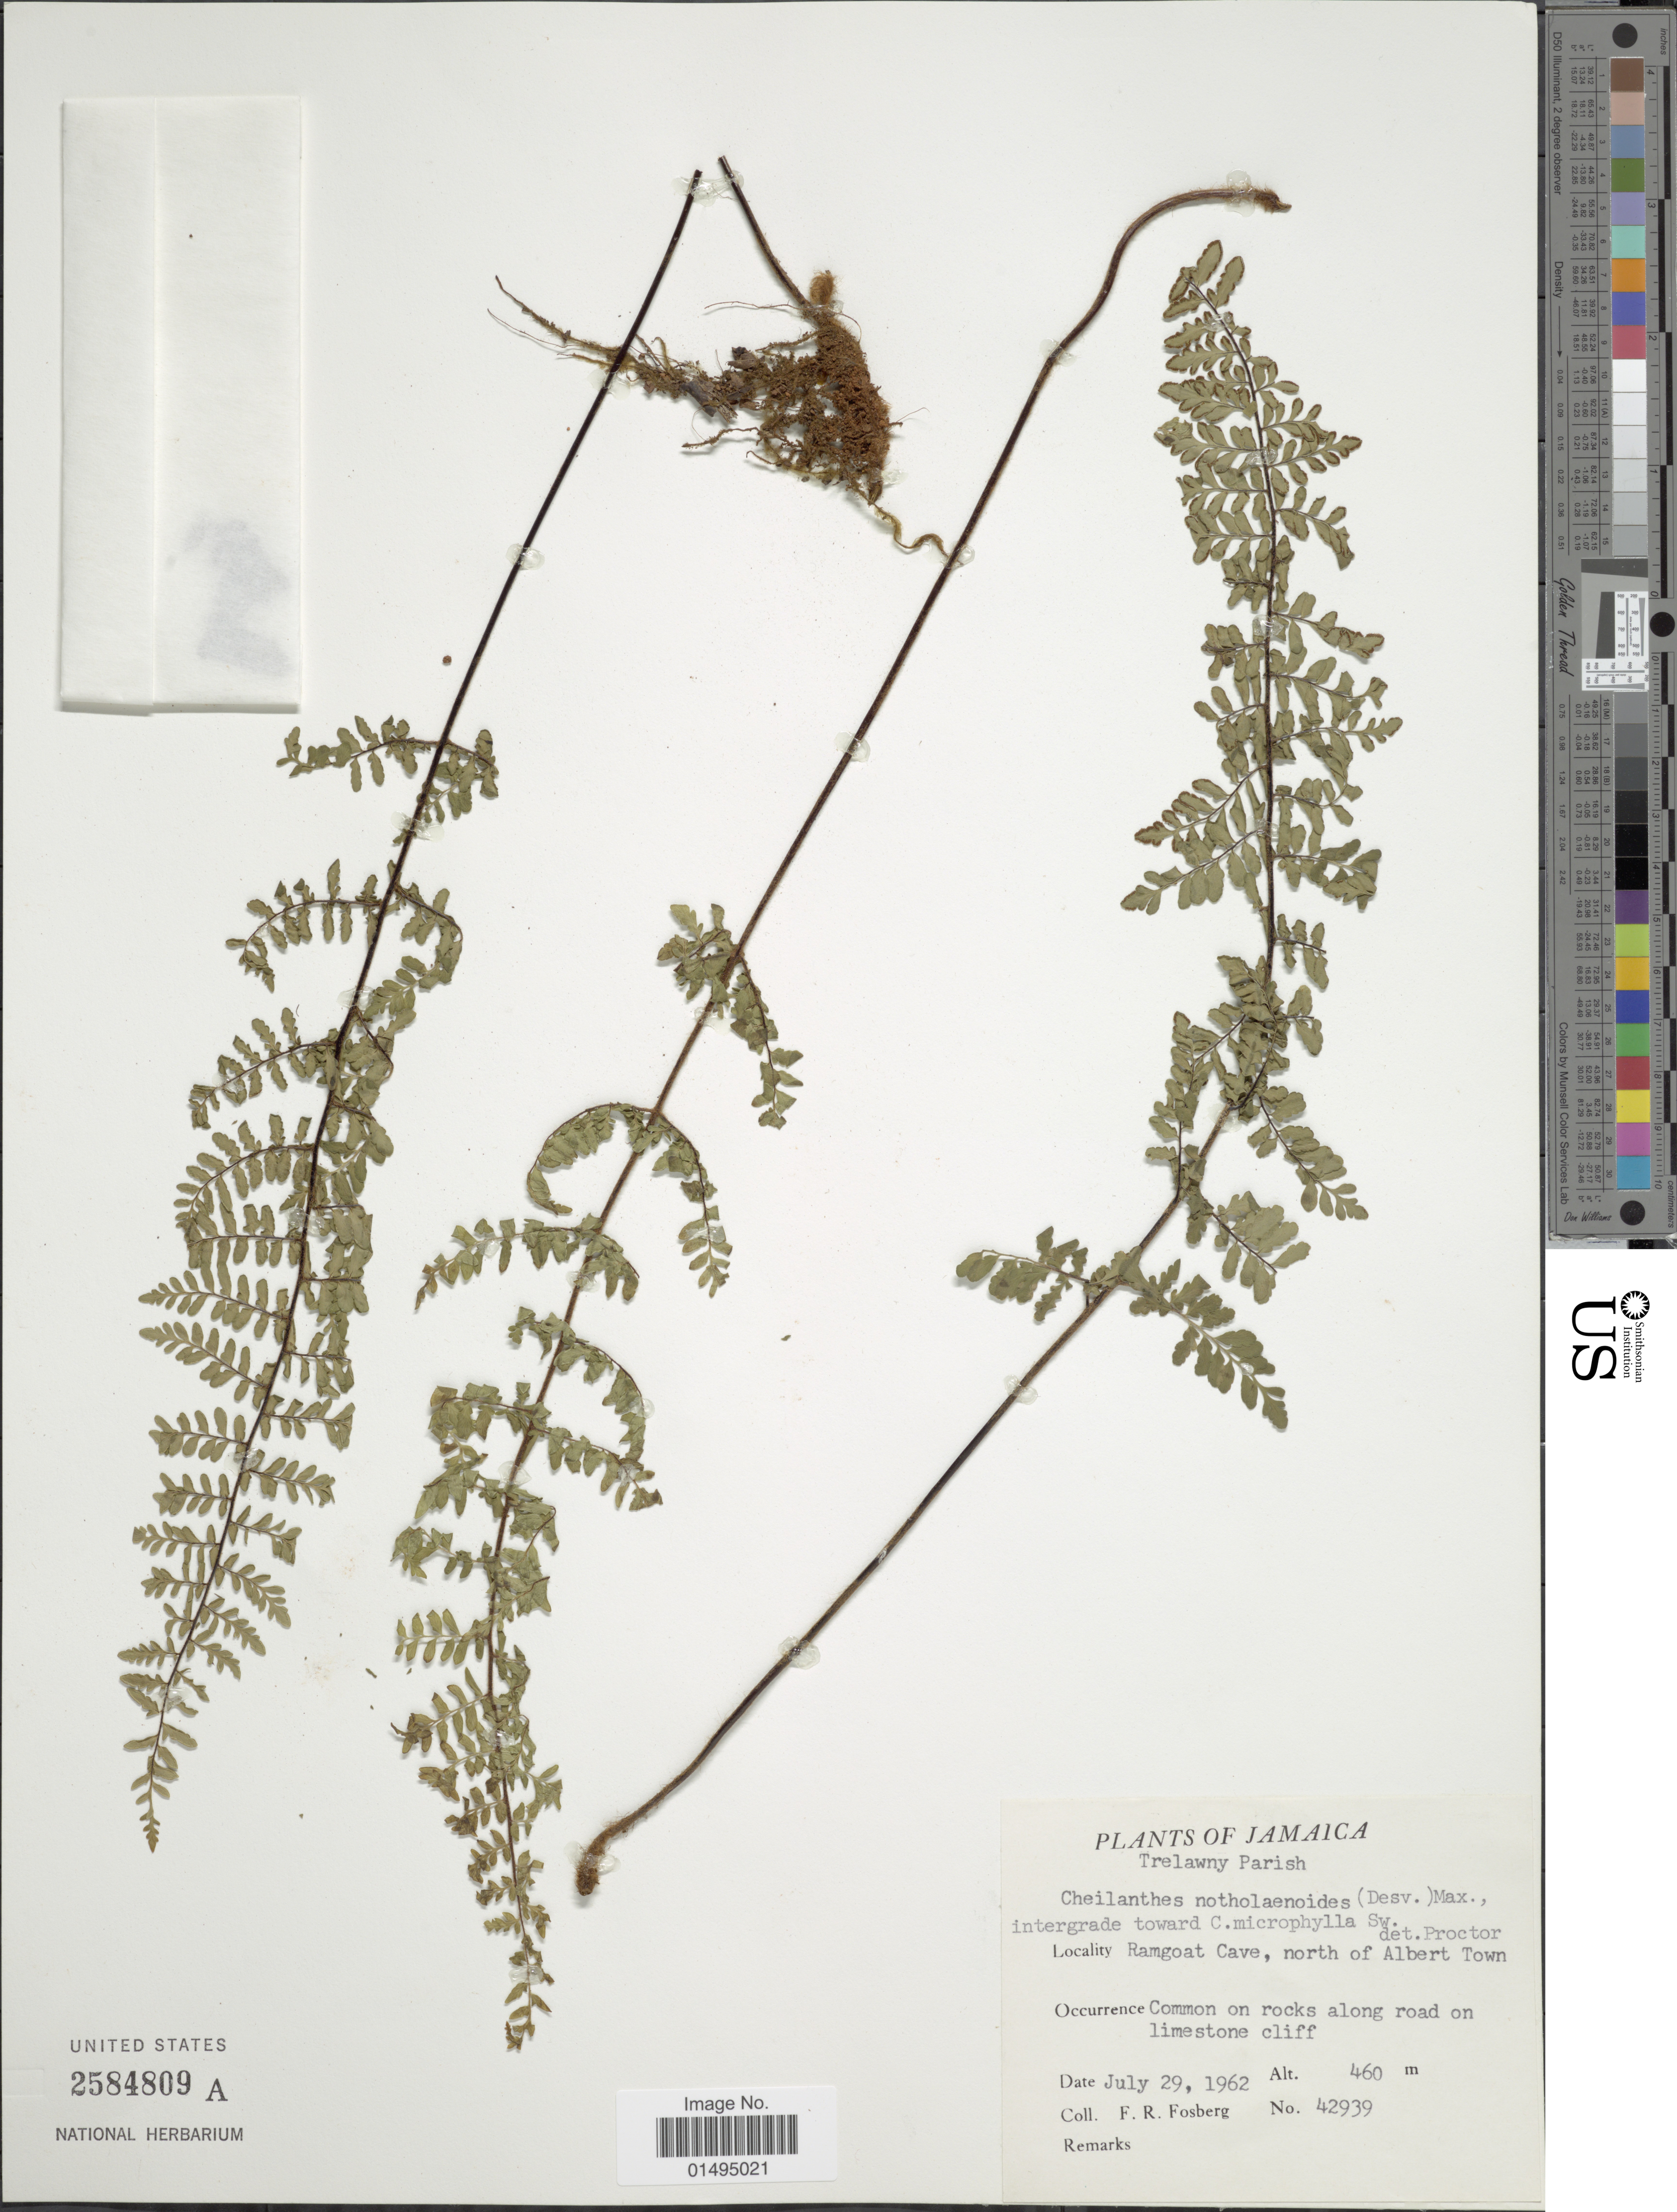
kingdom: Plantae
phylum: Tracheophyta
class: Polypodiopsida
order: Polypodiales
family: Pteridaceae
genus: Myriopteris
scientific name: Myriopteris notholaenoides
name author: (Desv.) Grusz & Windham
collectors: F. R. Fosberg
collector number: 42939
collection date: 1962-07-29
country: Jamaica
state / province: Trelawny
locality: Jamaica, Trelawny Parish, Ramgoat Cave, north of Albert Town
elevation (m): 460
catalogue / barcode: US 2584809A